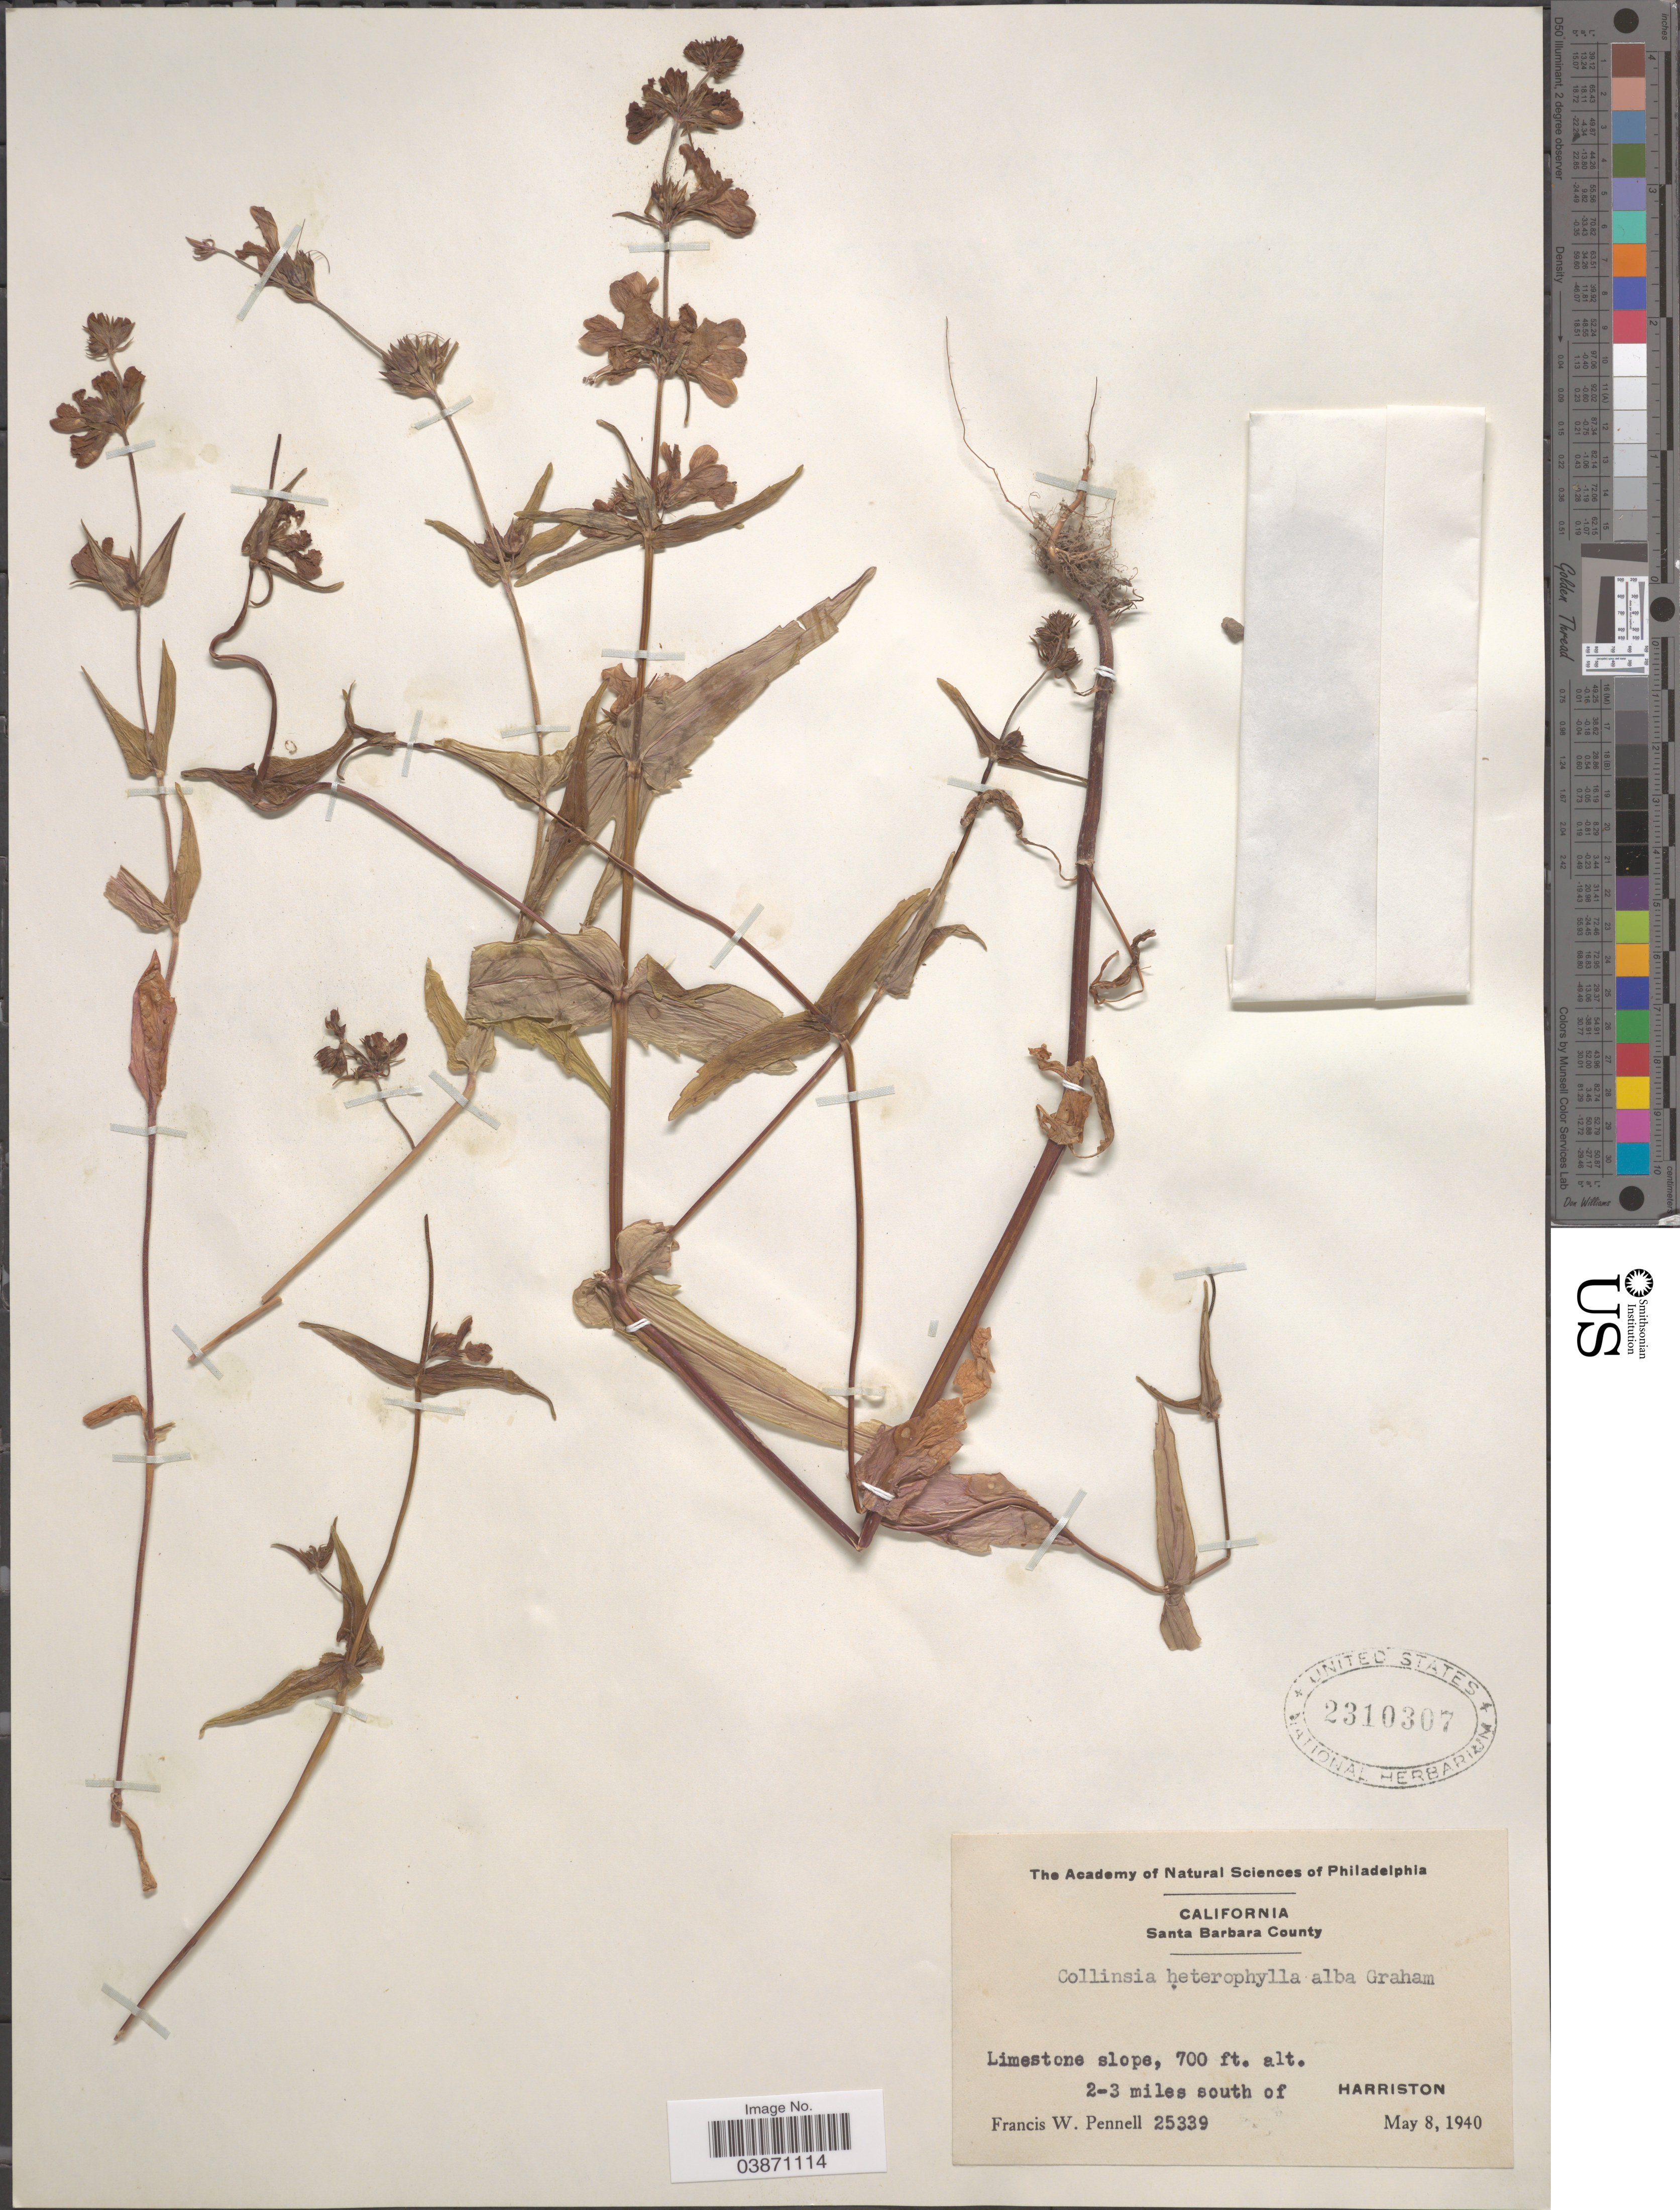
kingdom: Plantae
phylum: Tracheophyta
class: Magnoliopsida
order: Lamiales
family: Plantaginaceae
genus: Collinsia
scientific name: Collinsia heterophylla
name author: Buist ex Graham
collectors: F. W. Pennell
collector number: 25339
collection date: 1940-05-08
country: United States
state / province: California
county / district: Santa Barbara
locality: Santa Barbara County. Limeston slope. 2-3 miles south of Harriston.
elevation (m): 213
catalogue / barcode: US 2310307